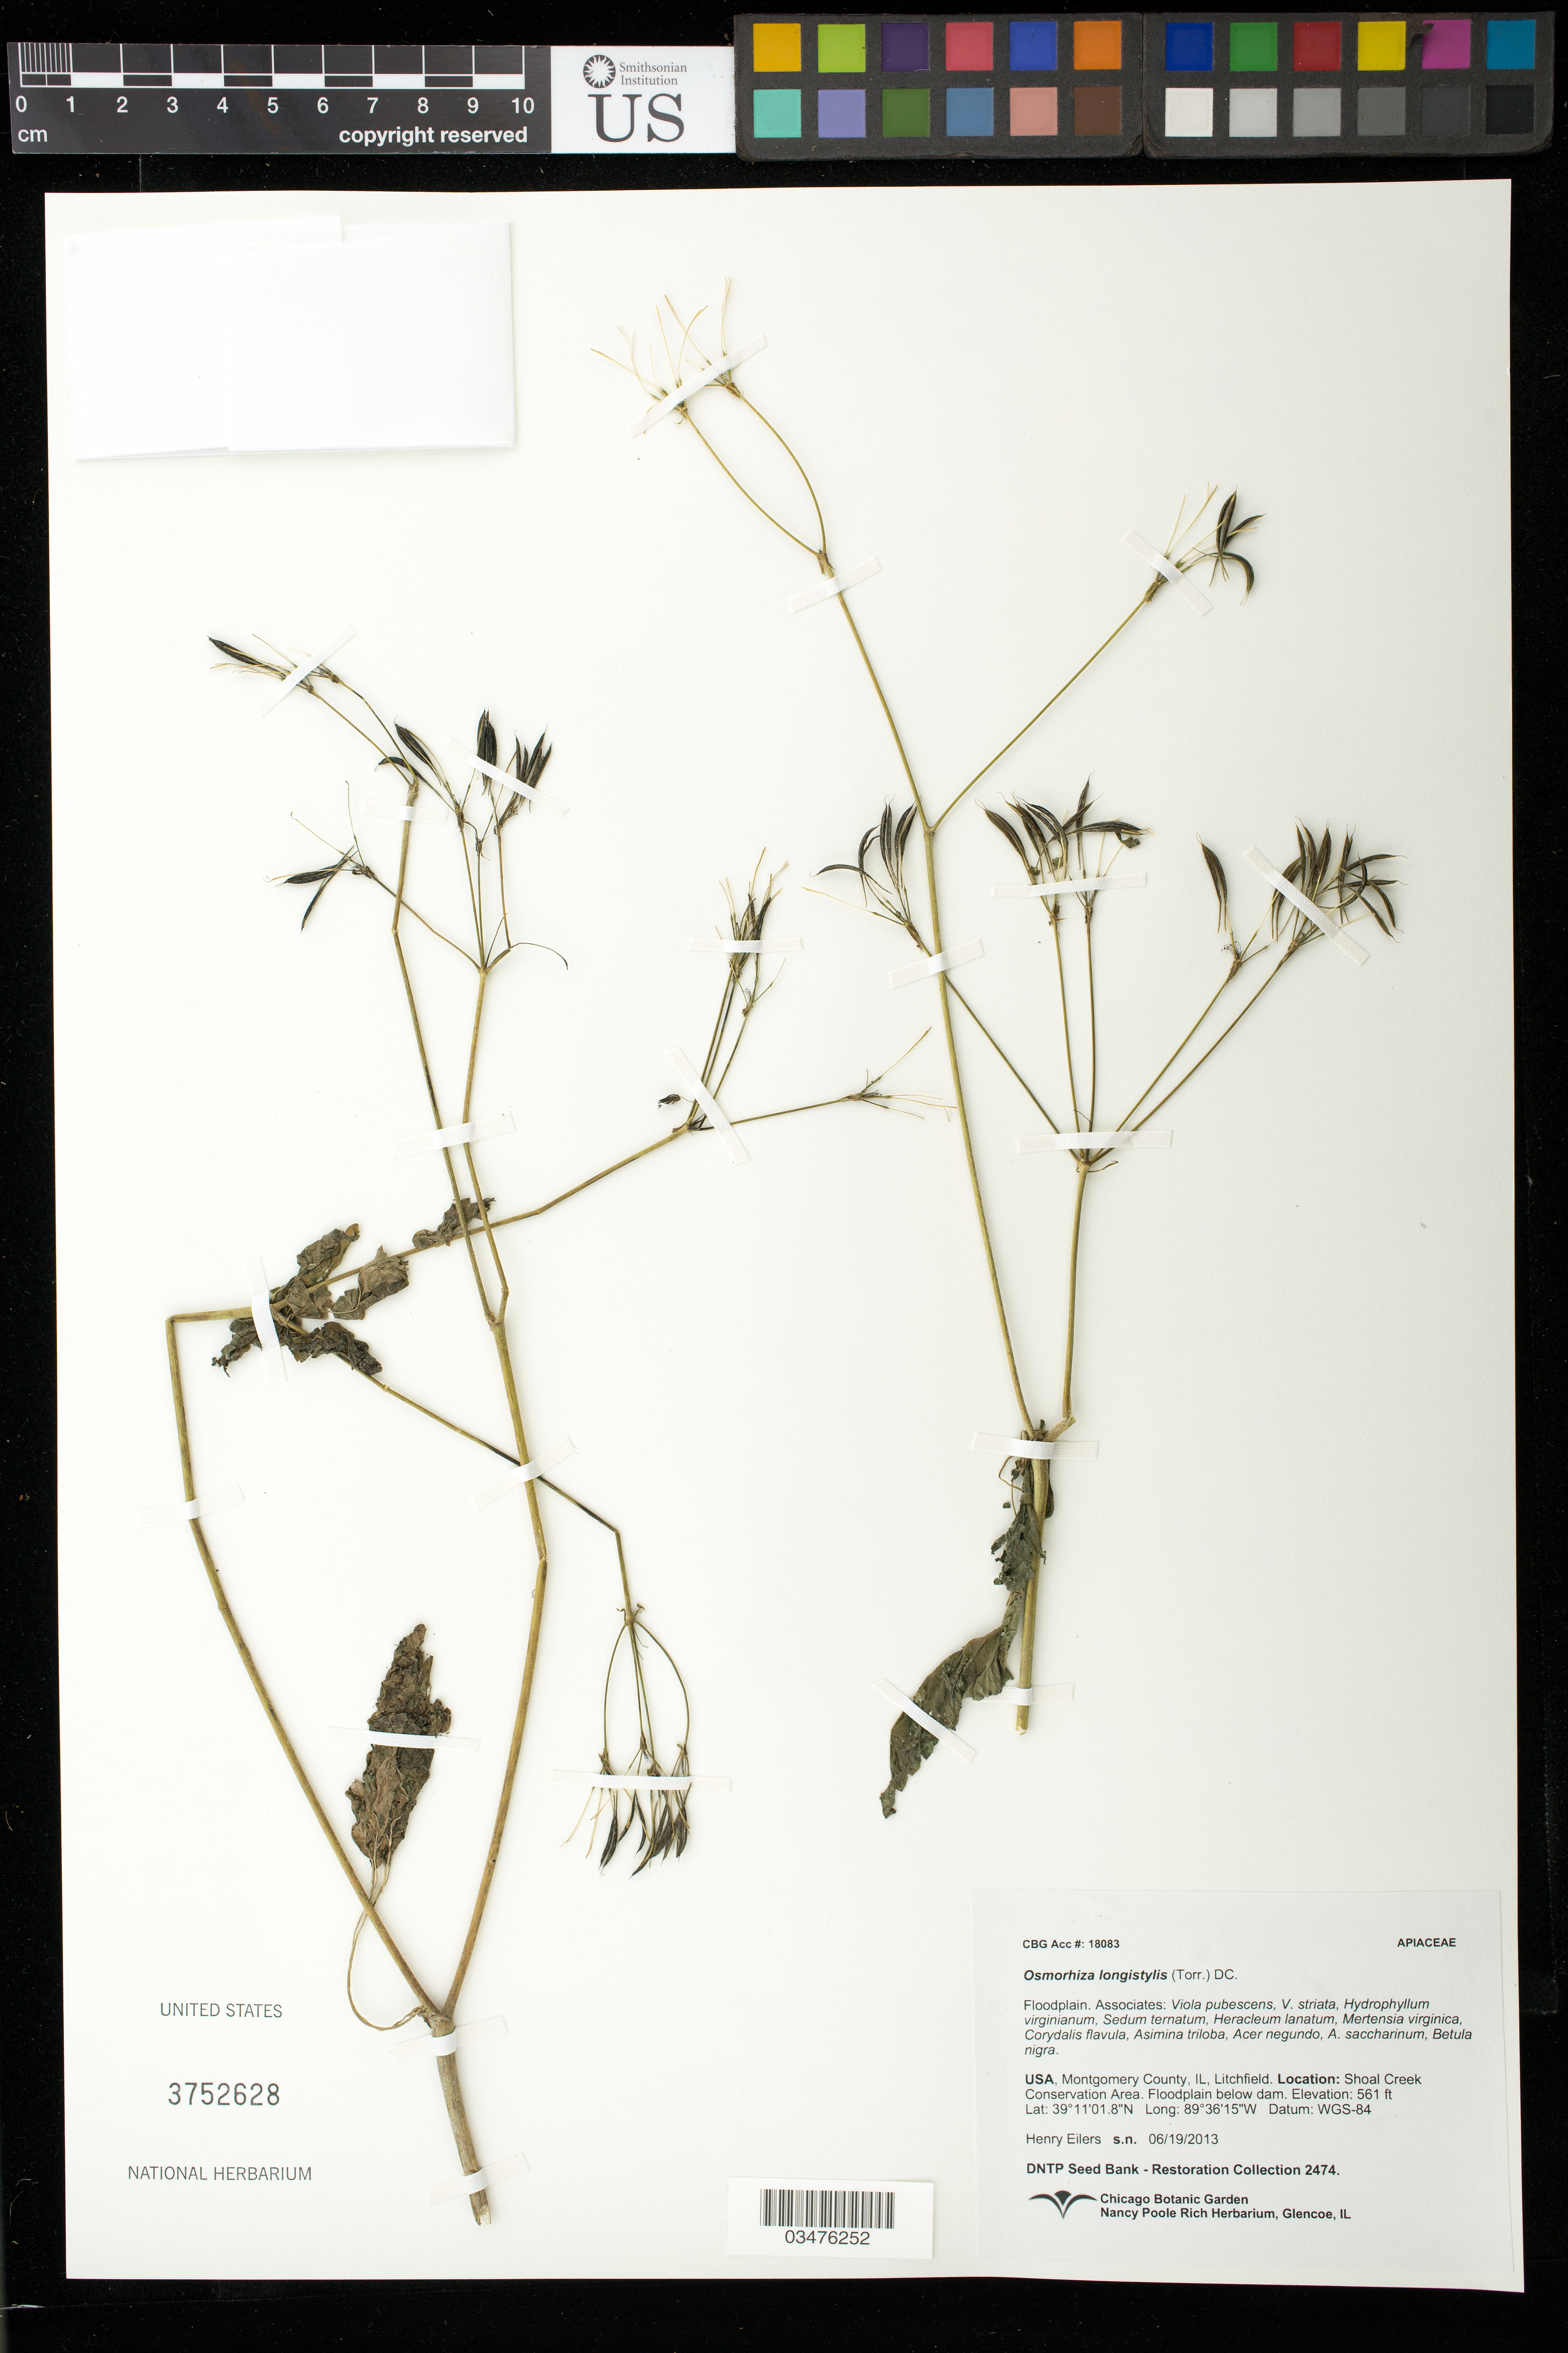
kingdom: Plantae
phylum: Tracheophyta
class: Magnoliopsida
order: Apiales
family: Apiaceae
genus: Osmorhiza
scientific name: Osmorhiza longistylis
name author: (Torr.) DC.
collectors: H. Eilers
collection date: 2013-06-19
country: United States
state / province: Illinois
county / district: Montgomery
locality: Floodplain below dam, Shoal Creek Conservation Area.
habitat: Floodplain. With Viola pubescens, Sedum ternatum, Acer negundo, ect.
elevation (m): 171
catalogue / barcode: US 3752628